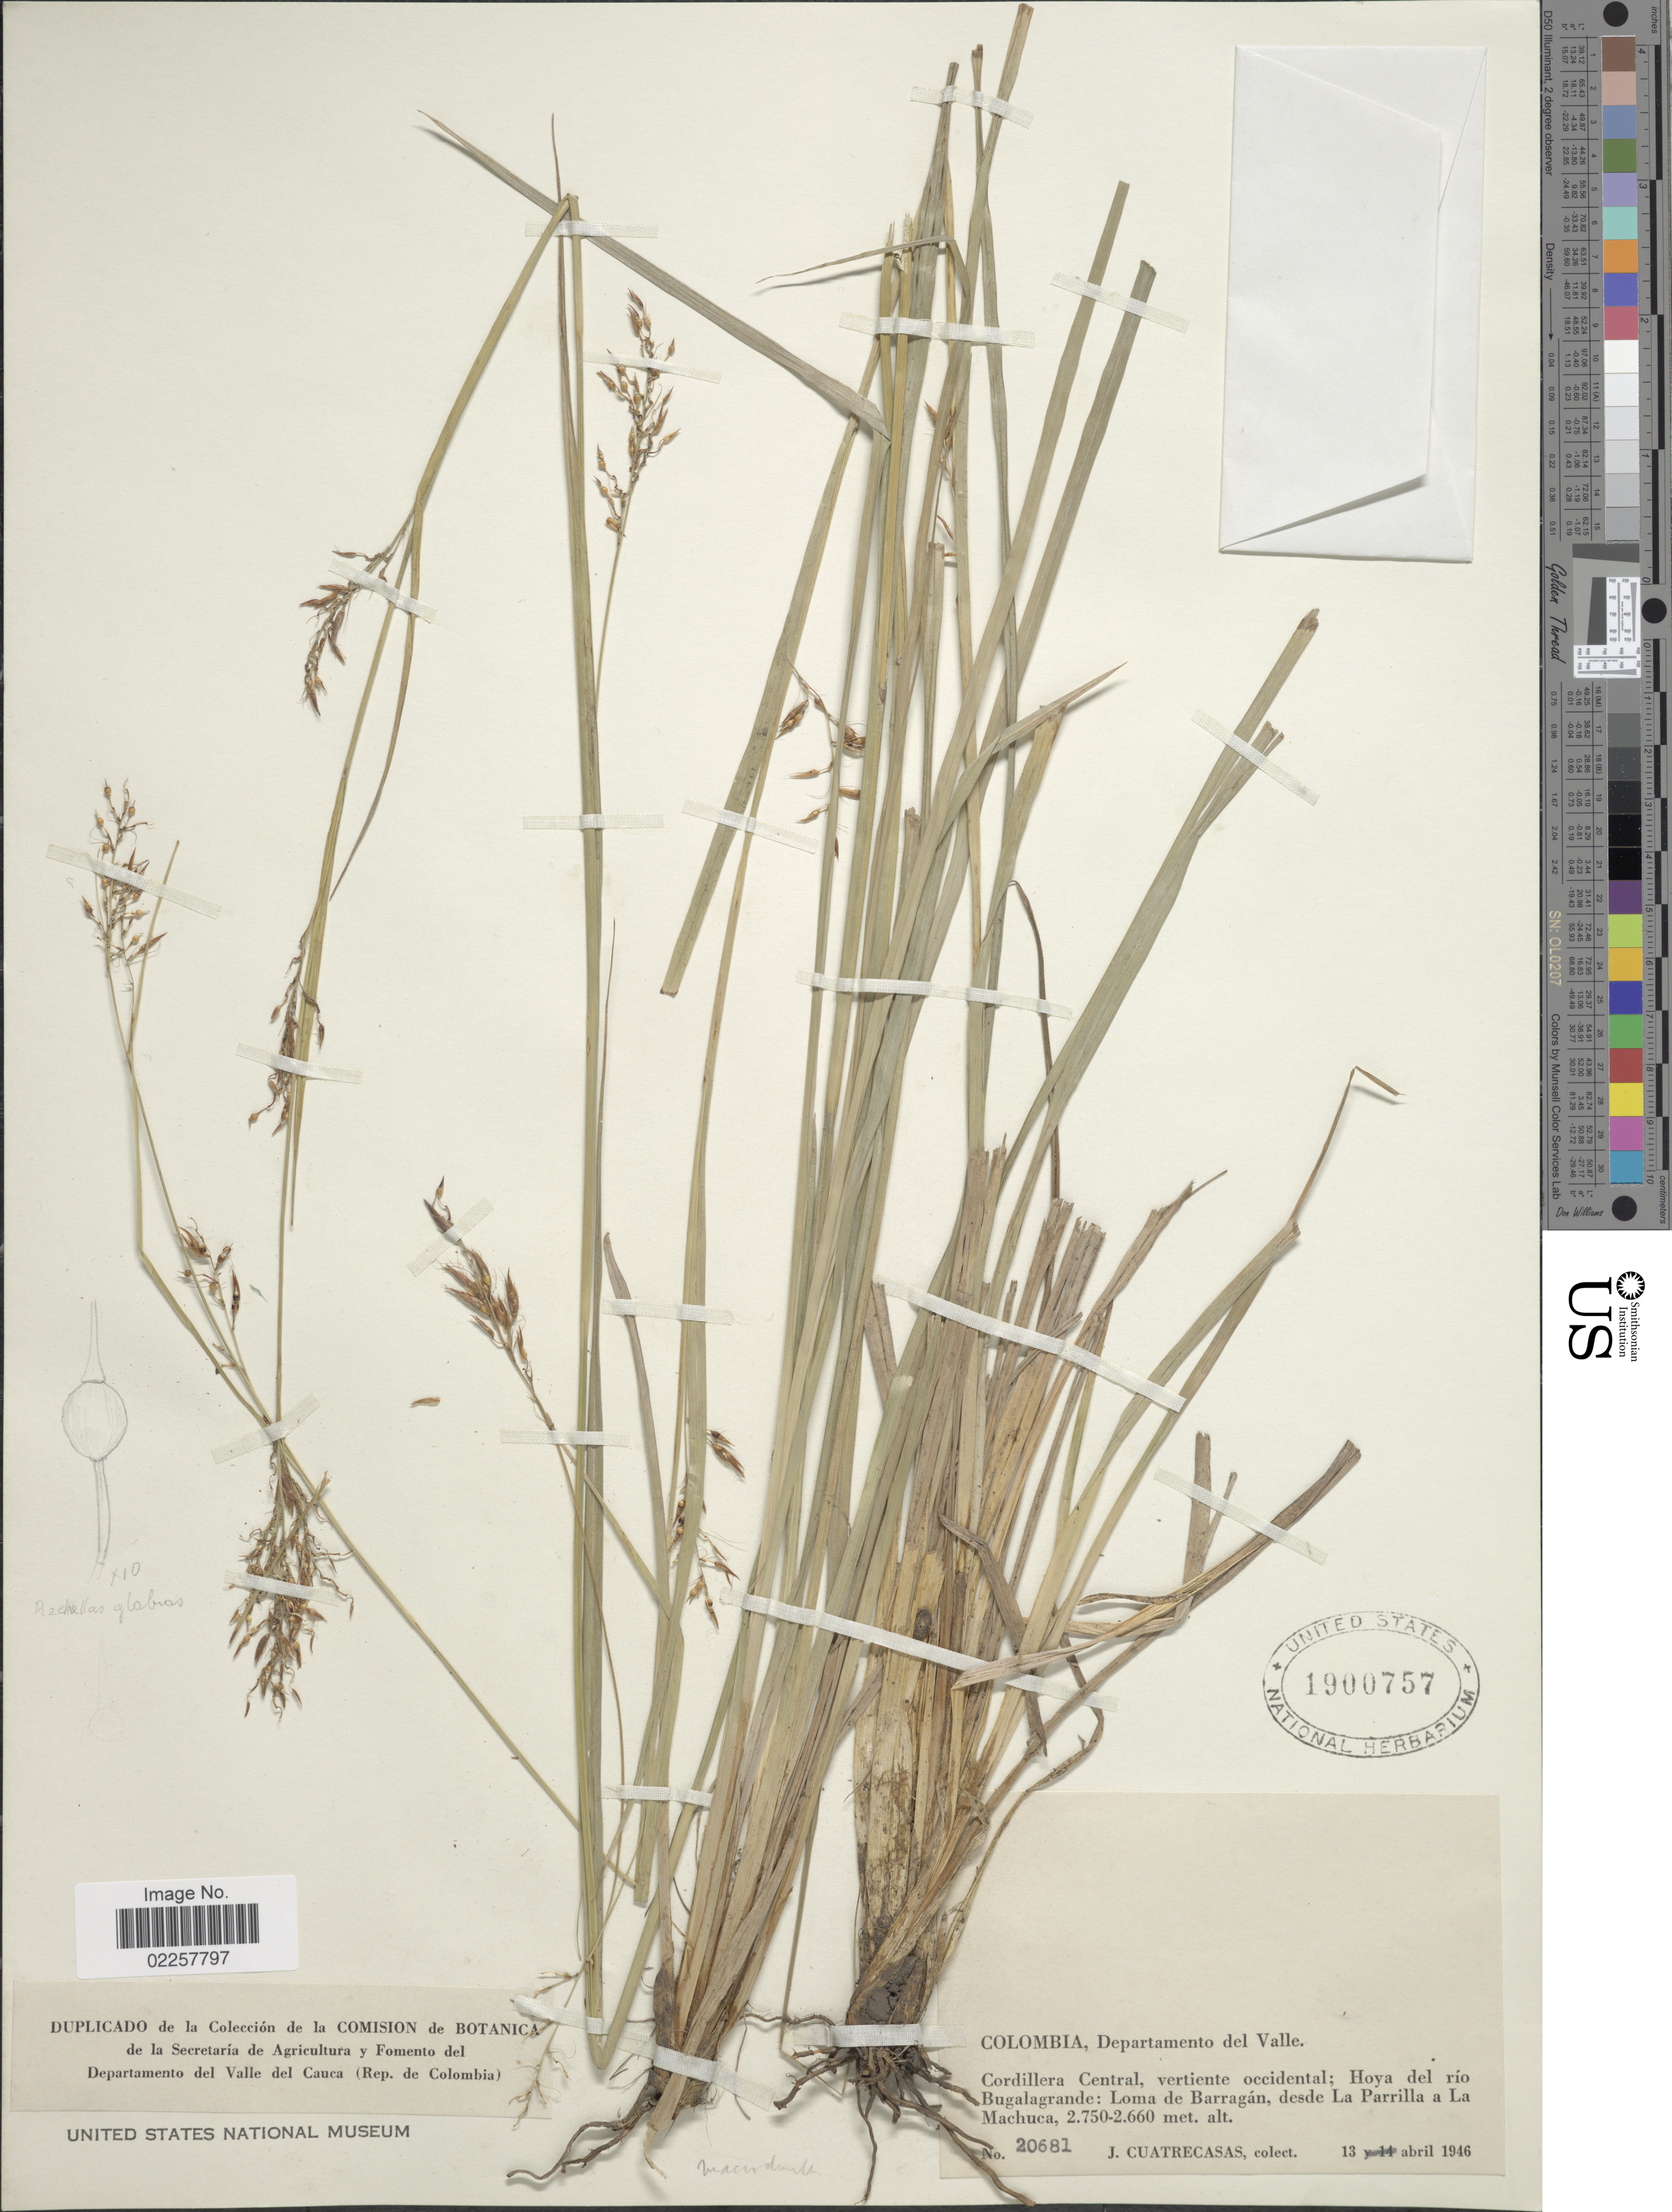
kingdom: Plantae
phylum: Tracheophyta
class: Liliopsida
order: Poales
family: Cyperaceae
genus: Rhynchospora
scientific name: Rhynchospora sp.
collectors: J. Cuatrecasas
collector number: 20681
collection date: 1946-04-13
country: Colombia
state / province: Valle del Cauca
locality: Colombia, Departamento del Valle, Cordillera Central, vertiente occidental: Hoya del rio Bugalagrande: Loma de Barragan, desde La Parrilla a La Machuca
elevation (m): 2660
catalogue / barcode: US 1900757